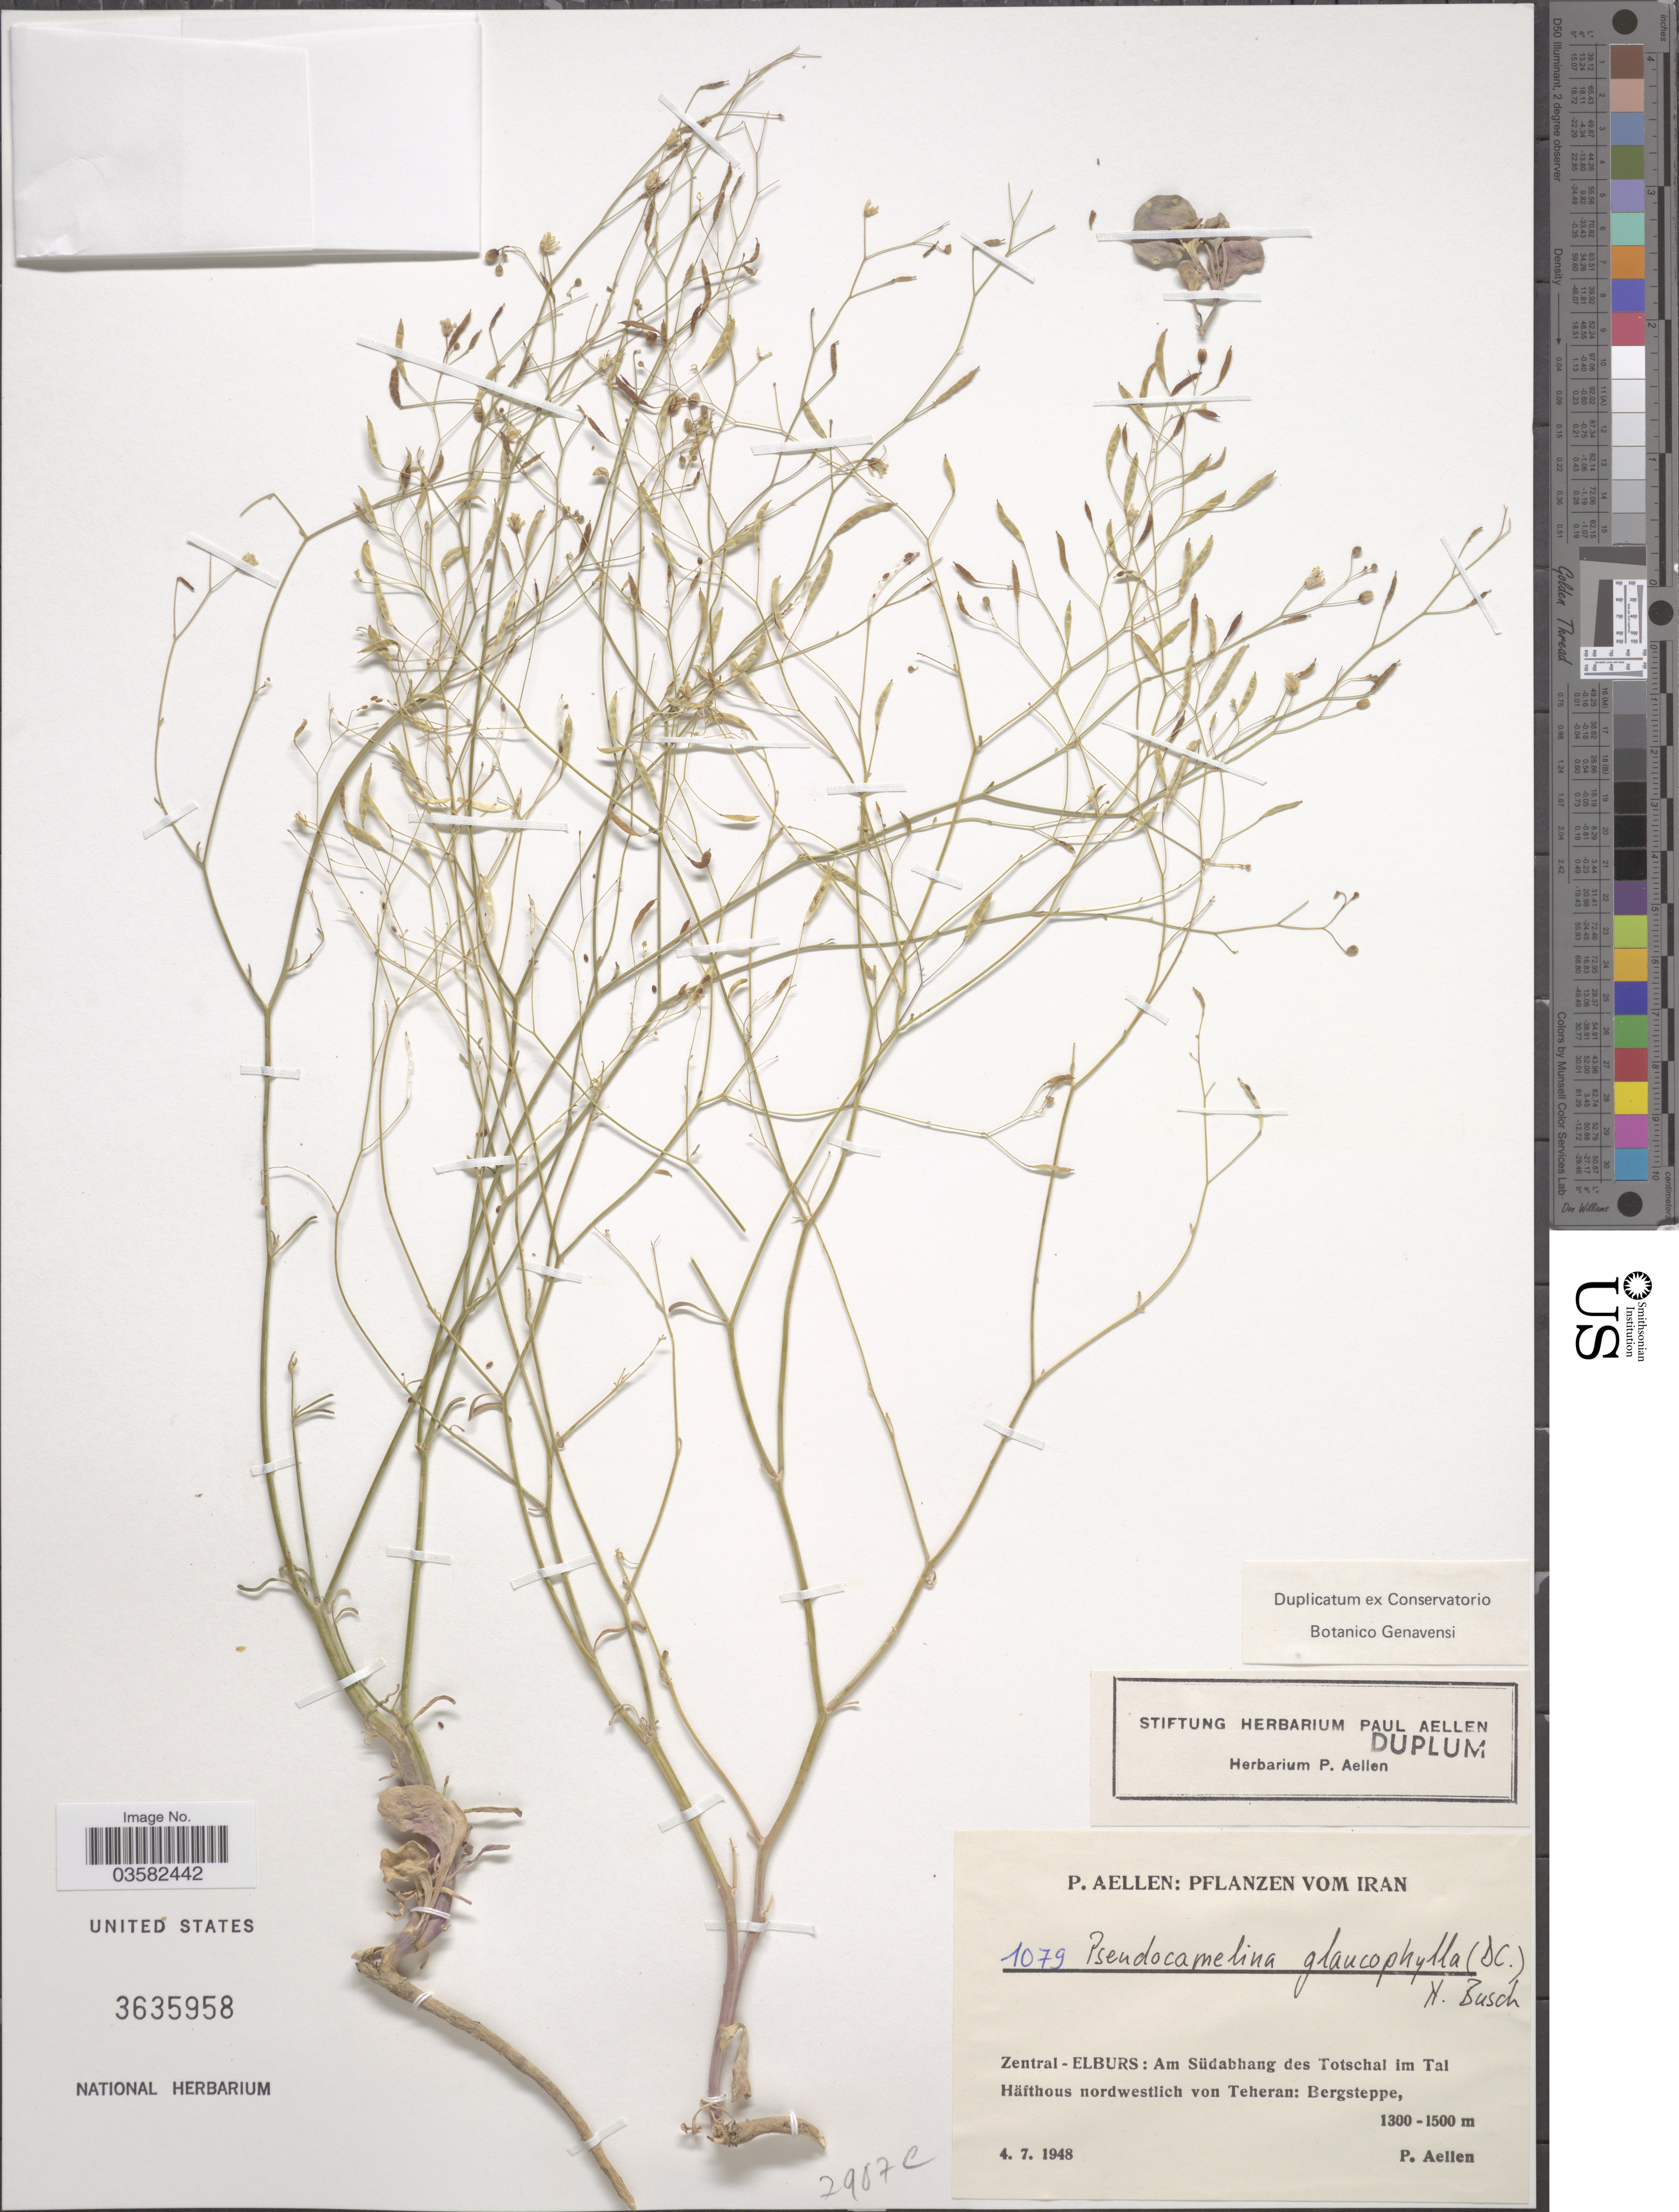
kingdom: Plantae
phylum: Tracheophyta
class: Magnoliopsida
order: Brassicales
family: Brassicaceae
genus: Pseudocamelina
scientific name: Pseudocamelina glaucophylla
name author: N. Busch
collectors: P. Aellen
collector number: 1079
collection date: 1948-07-04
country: Iran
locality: Zentral-Elburs: Am Südabhang des Totschal im Tal Häfthous nordwestlich von Teheran: Bergsteppe.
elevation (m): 1300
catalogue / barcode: US 3635958